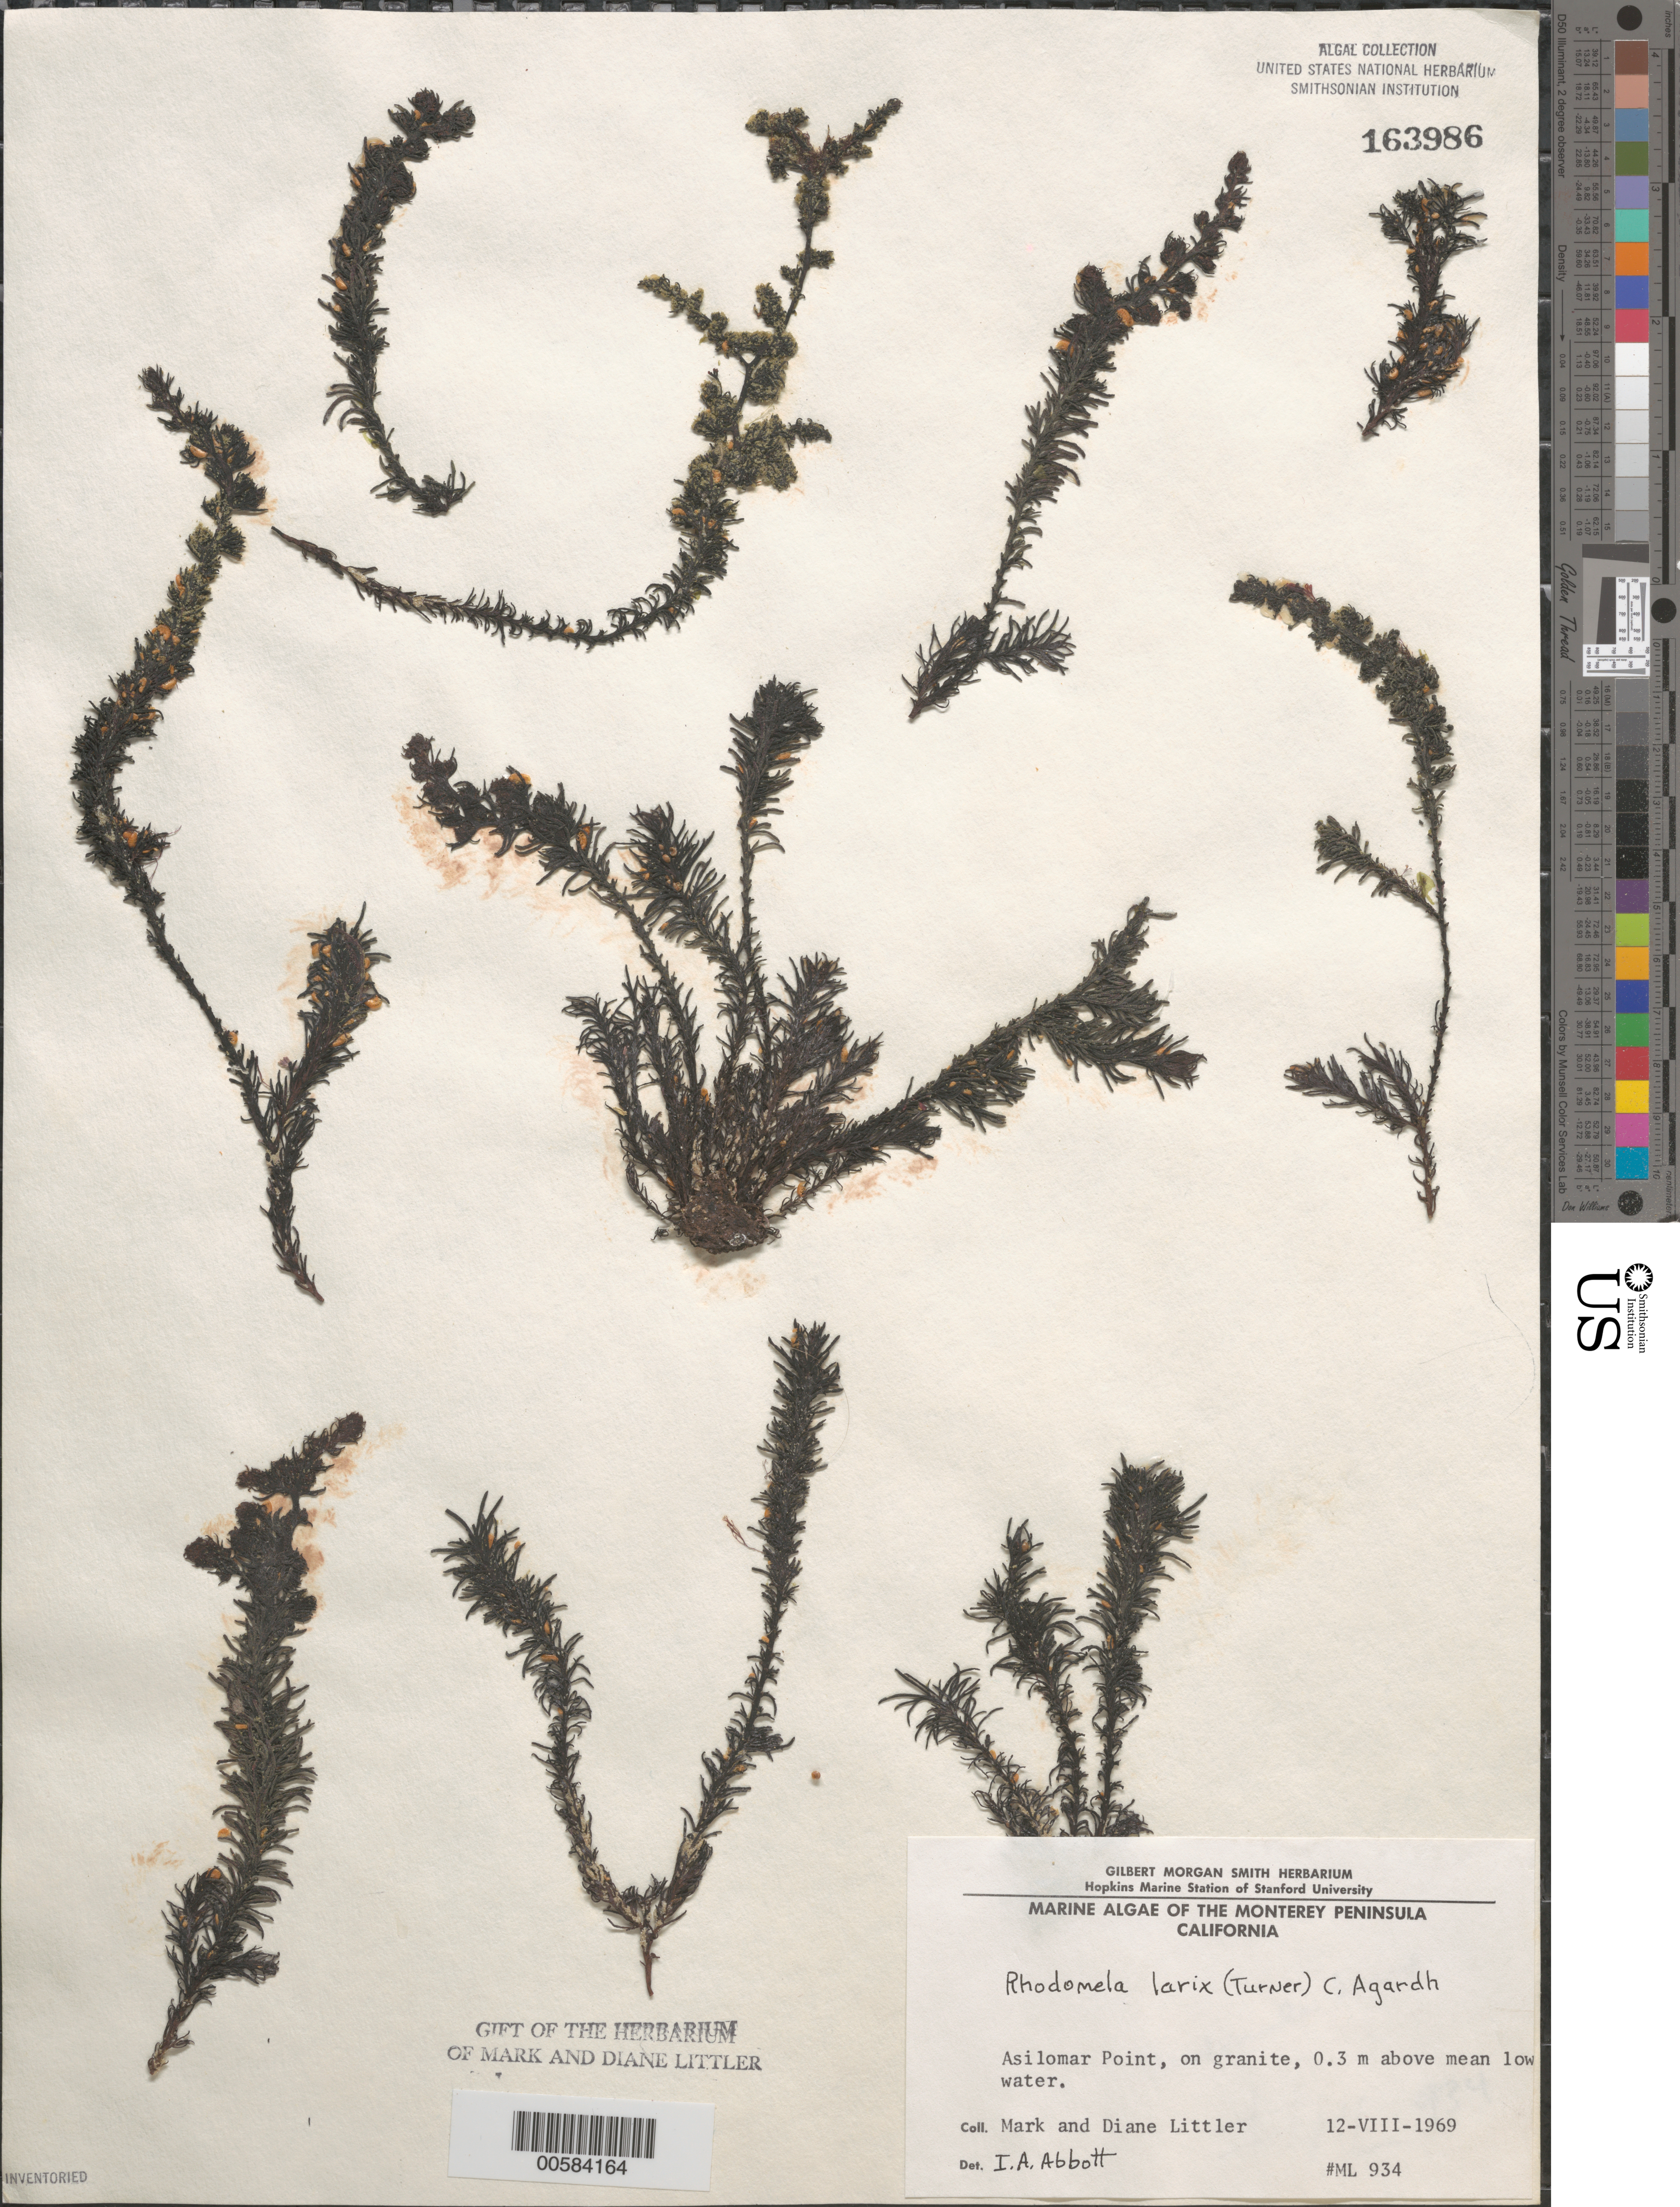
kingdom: Plantae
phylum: Rhodophyta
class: Florideophyceae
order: Ceramiales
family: Rhodomelaceae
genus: Neorhodomela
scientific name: Neorhodomela larix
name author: (Turner) Masuda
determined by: Algae name updating Project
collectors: M. M. Littler & D. S. Littler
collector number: ML 934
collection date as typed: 12 Aug 1969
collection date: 1969-08-12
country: United States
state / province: California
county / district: Monterey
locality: Asilomar Point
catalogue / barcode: US 163986